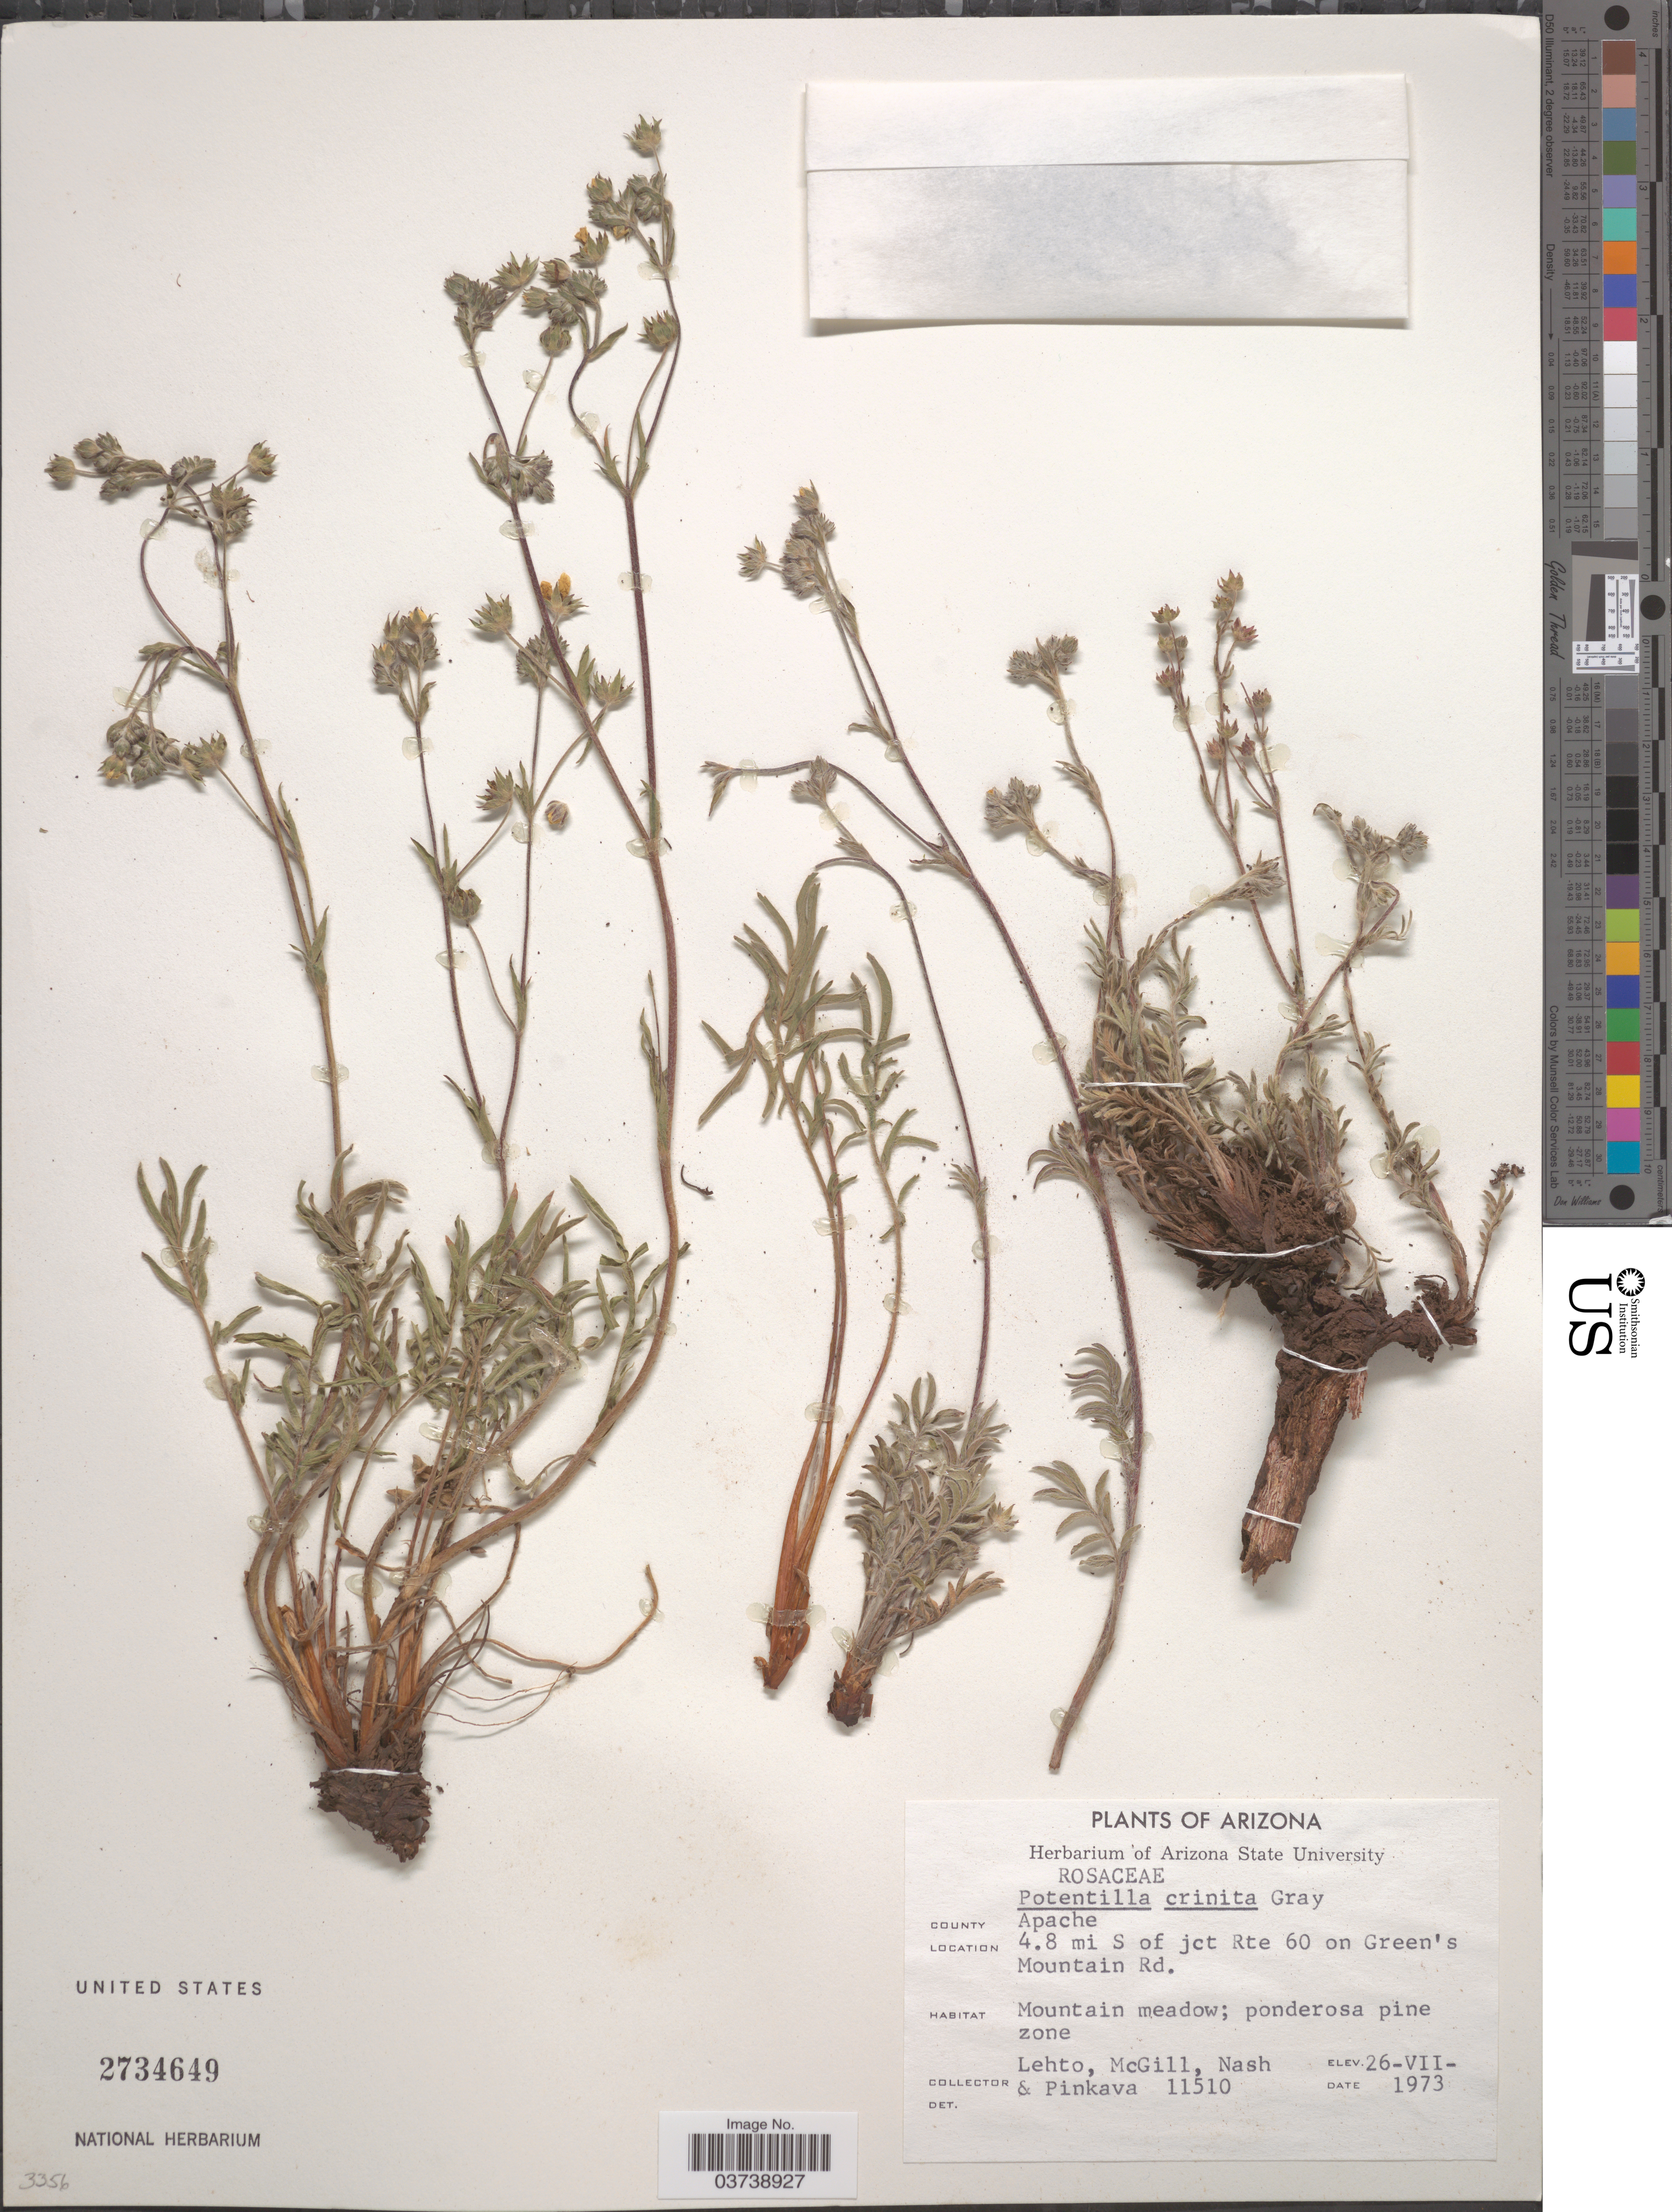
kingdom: Plantae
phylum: Tracheophyta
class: Magnoliopsida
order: Rosales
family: Rosaceae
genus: Potentilla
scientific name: Potentilla crinita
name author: A. Gray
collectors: -. Lehto, -. McGill, -- Nash & -. Pinkava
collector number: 11510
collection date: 1973-07-26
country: United States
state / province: Arizona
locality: County Apache. 4.8 mi S of jct Rte 60 on Green's Mountain Rd.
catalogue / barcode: US 2734649